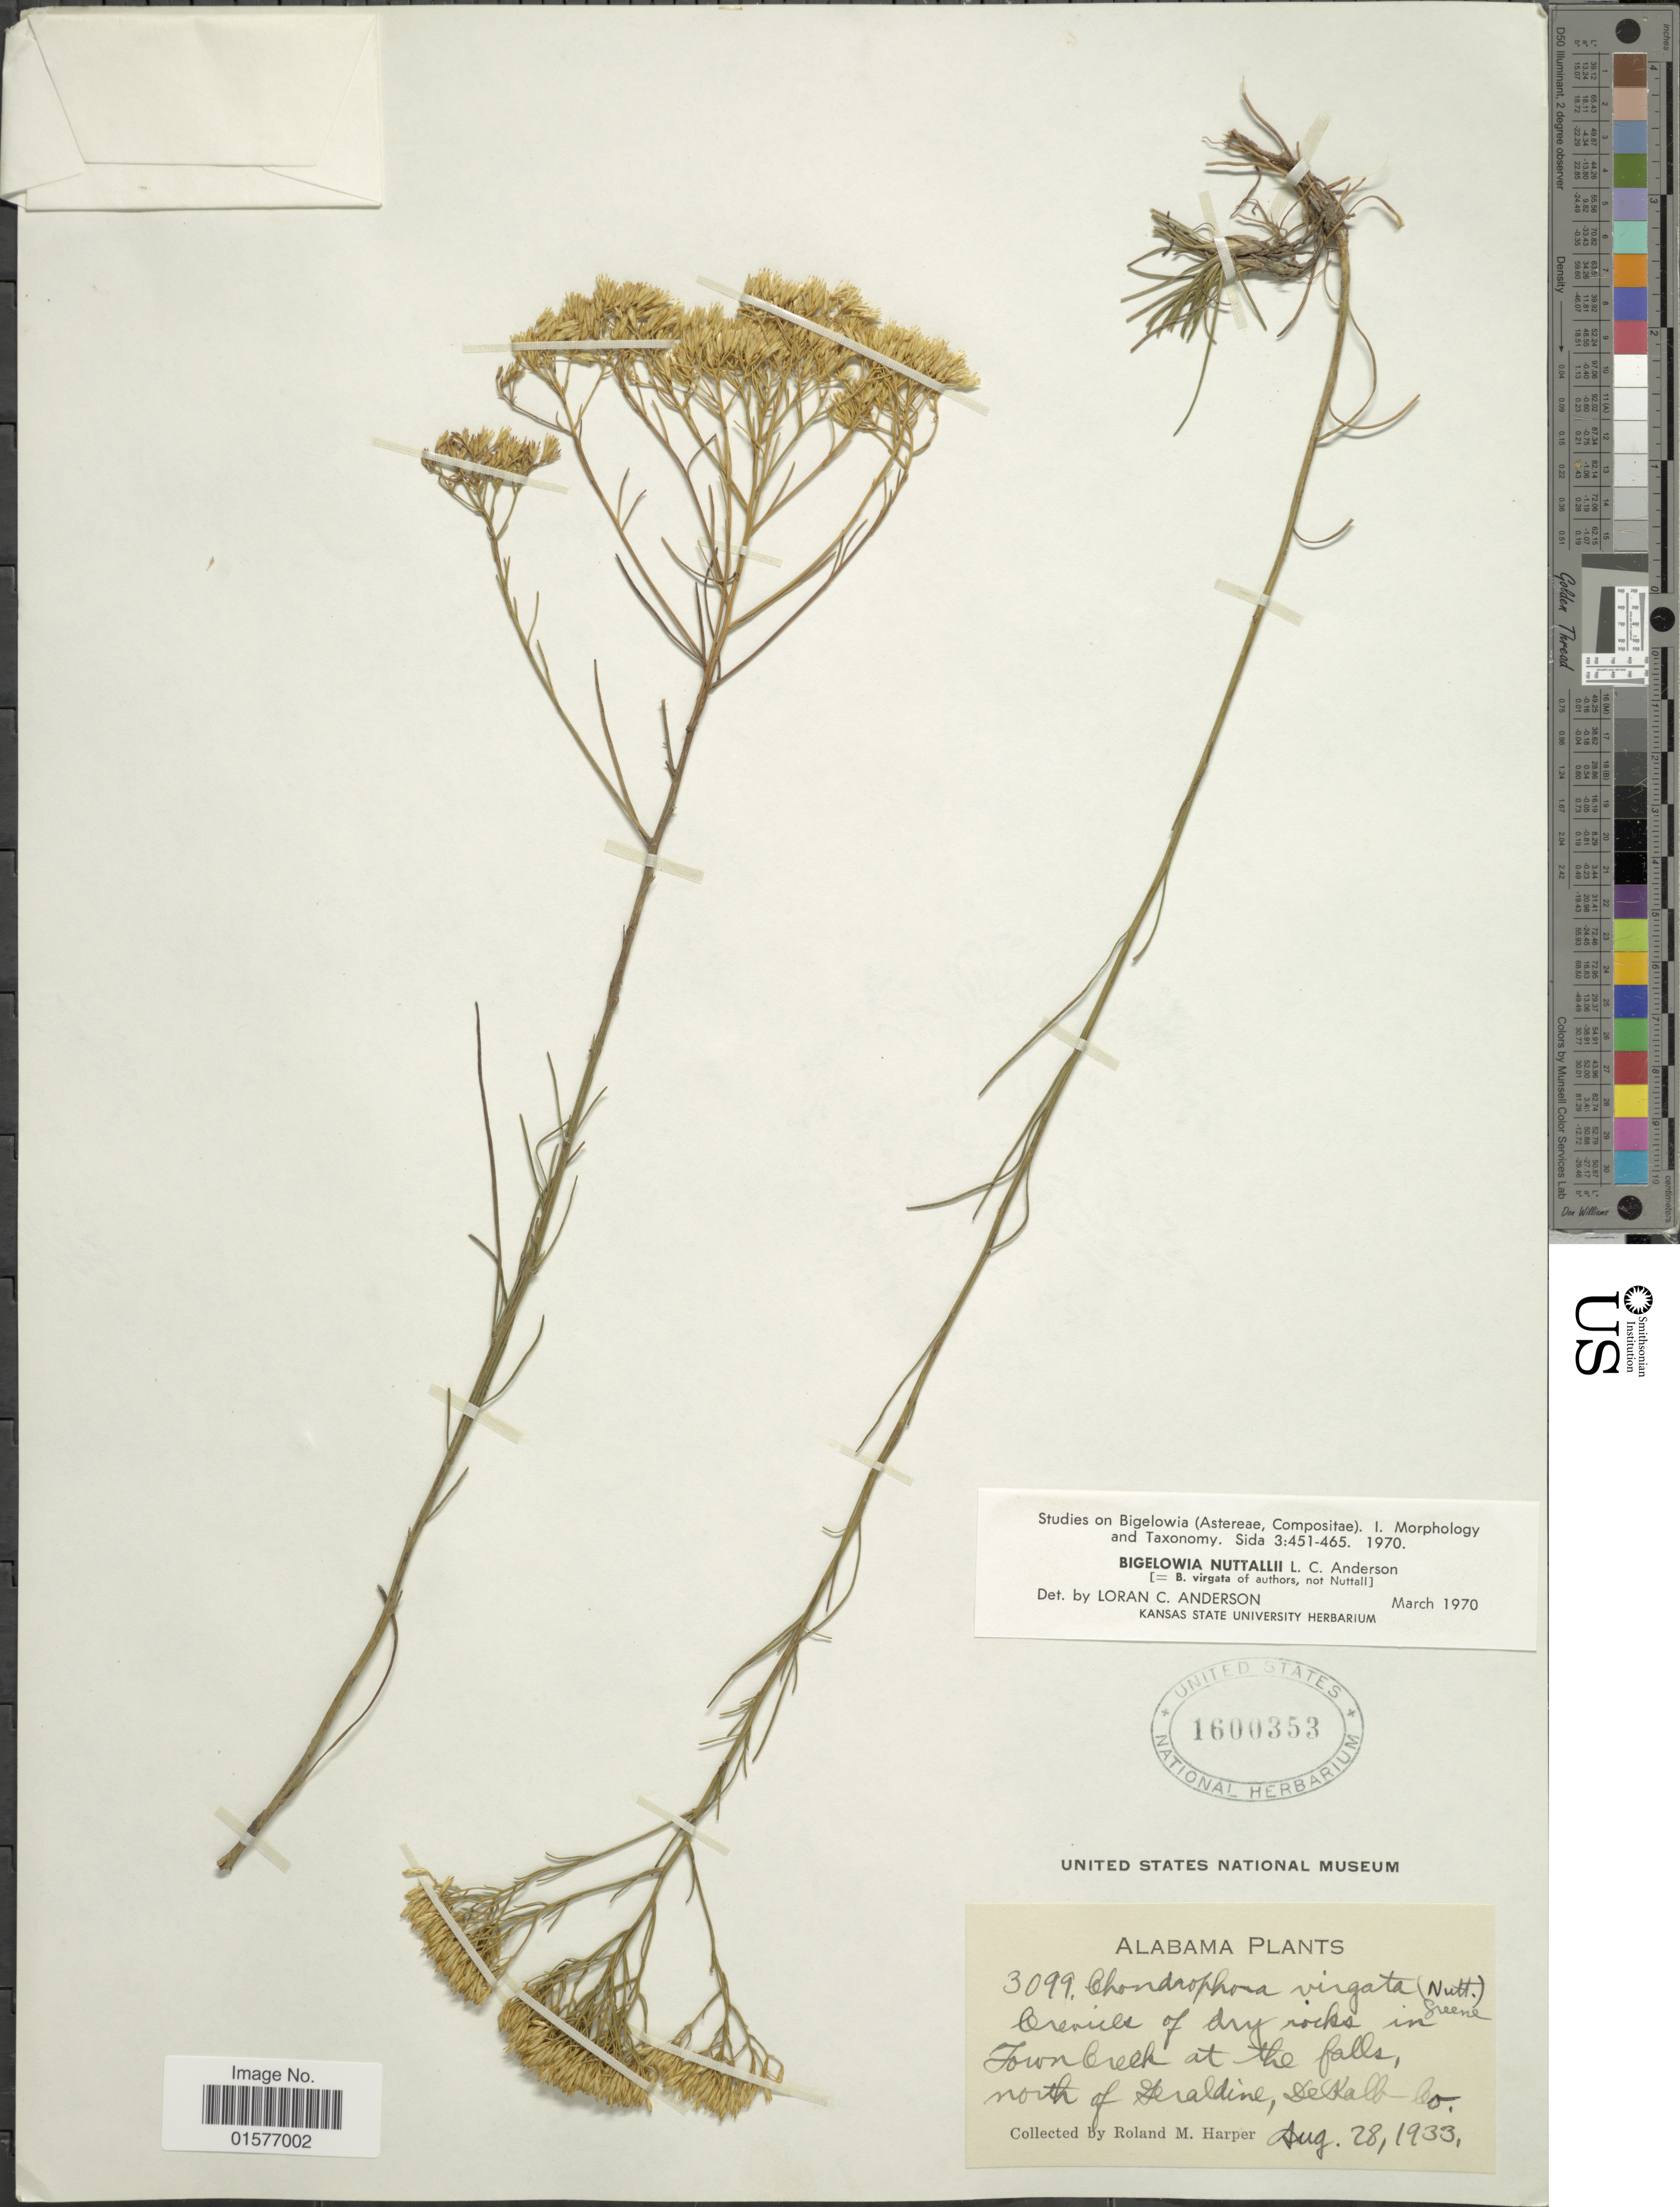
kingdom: Plantae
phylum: Tracheophyta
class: Magnoliopsida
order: Asterales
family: Asteraceae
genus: Bigelowia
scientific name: Bigelowia nuttallii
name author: L.C. Anderson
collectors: R. M. Harper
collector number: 3099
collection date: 1933-08-28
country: United States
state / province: Alabama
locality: Town Creek at the falls, north of Teraldine, DeKalb Co.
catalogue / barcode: US 1600353